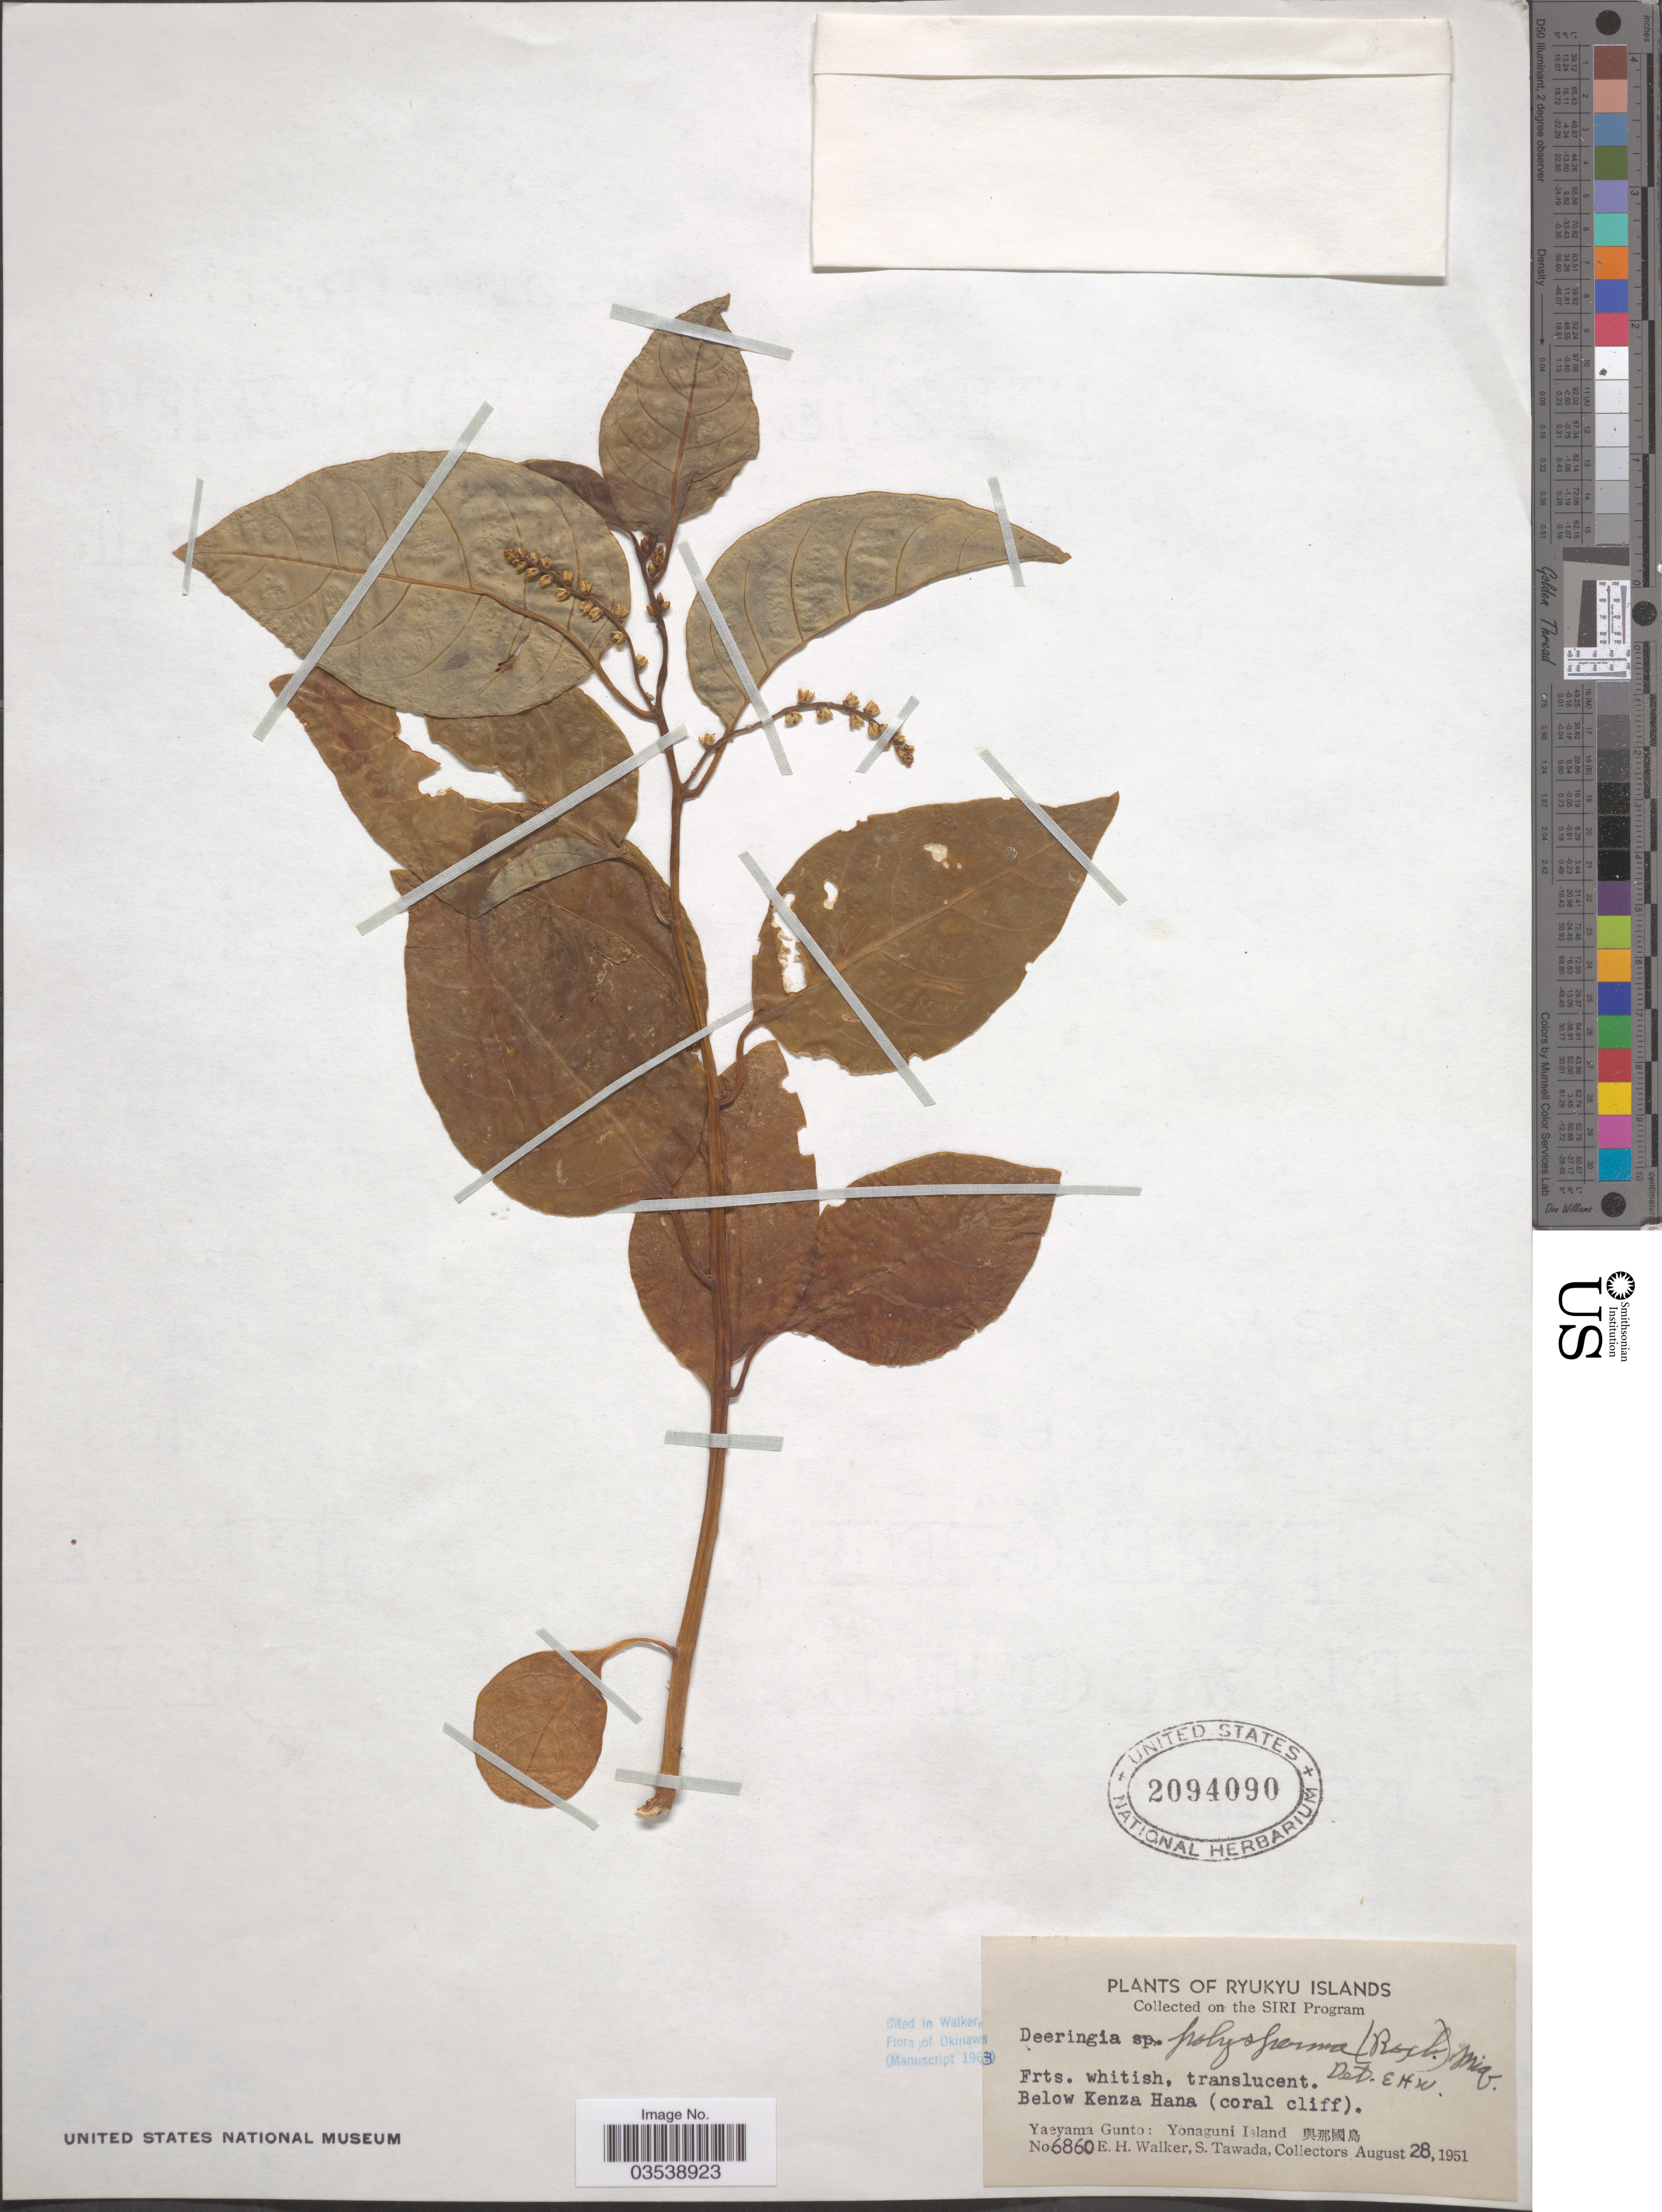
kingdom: Plantae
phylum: Tracheophyta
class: Magnoliopsida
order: Caryophyllales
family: Amaranthaceae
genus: Deeringia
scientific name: Deeringia polysperma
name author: (Roxb.) Moq.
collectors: E. H. Walker & S. Tawada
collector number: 6860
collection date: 1951-08-28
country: Japan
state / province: Okinawa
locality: Ryukyu Islands. Below Kenza Hana (coral cliff). Yaeyama Gunto: Yonaguni Island.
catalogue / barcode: US 2094090